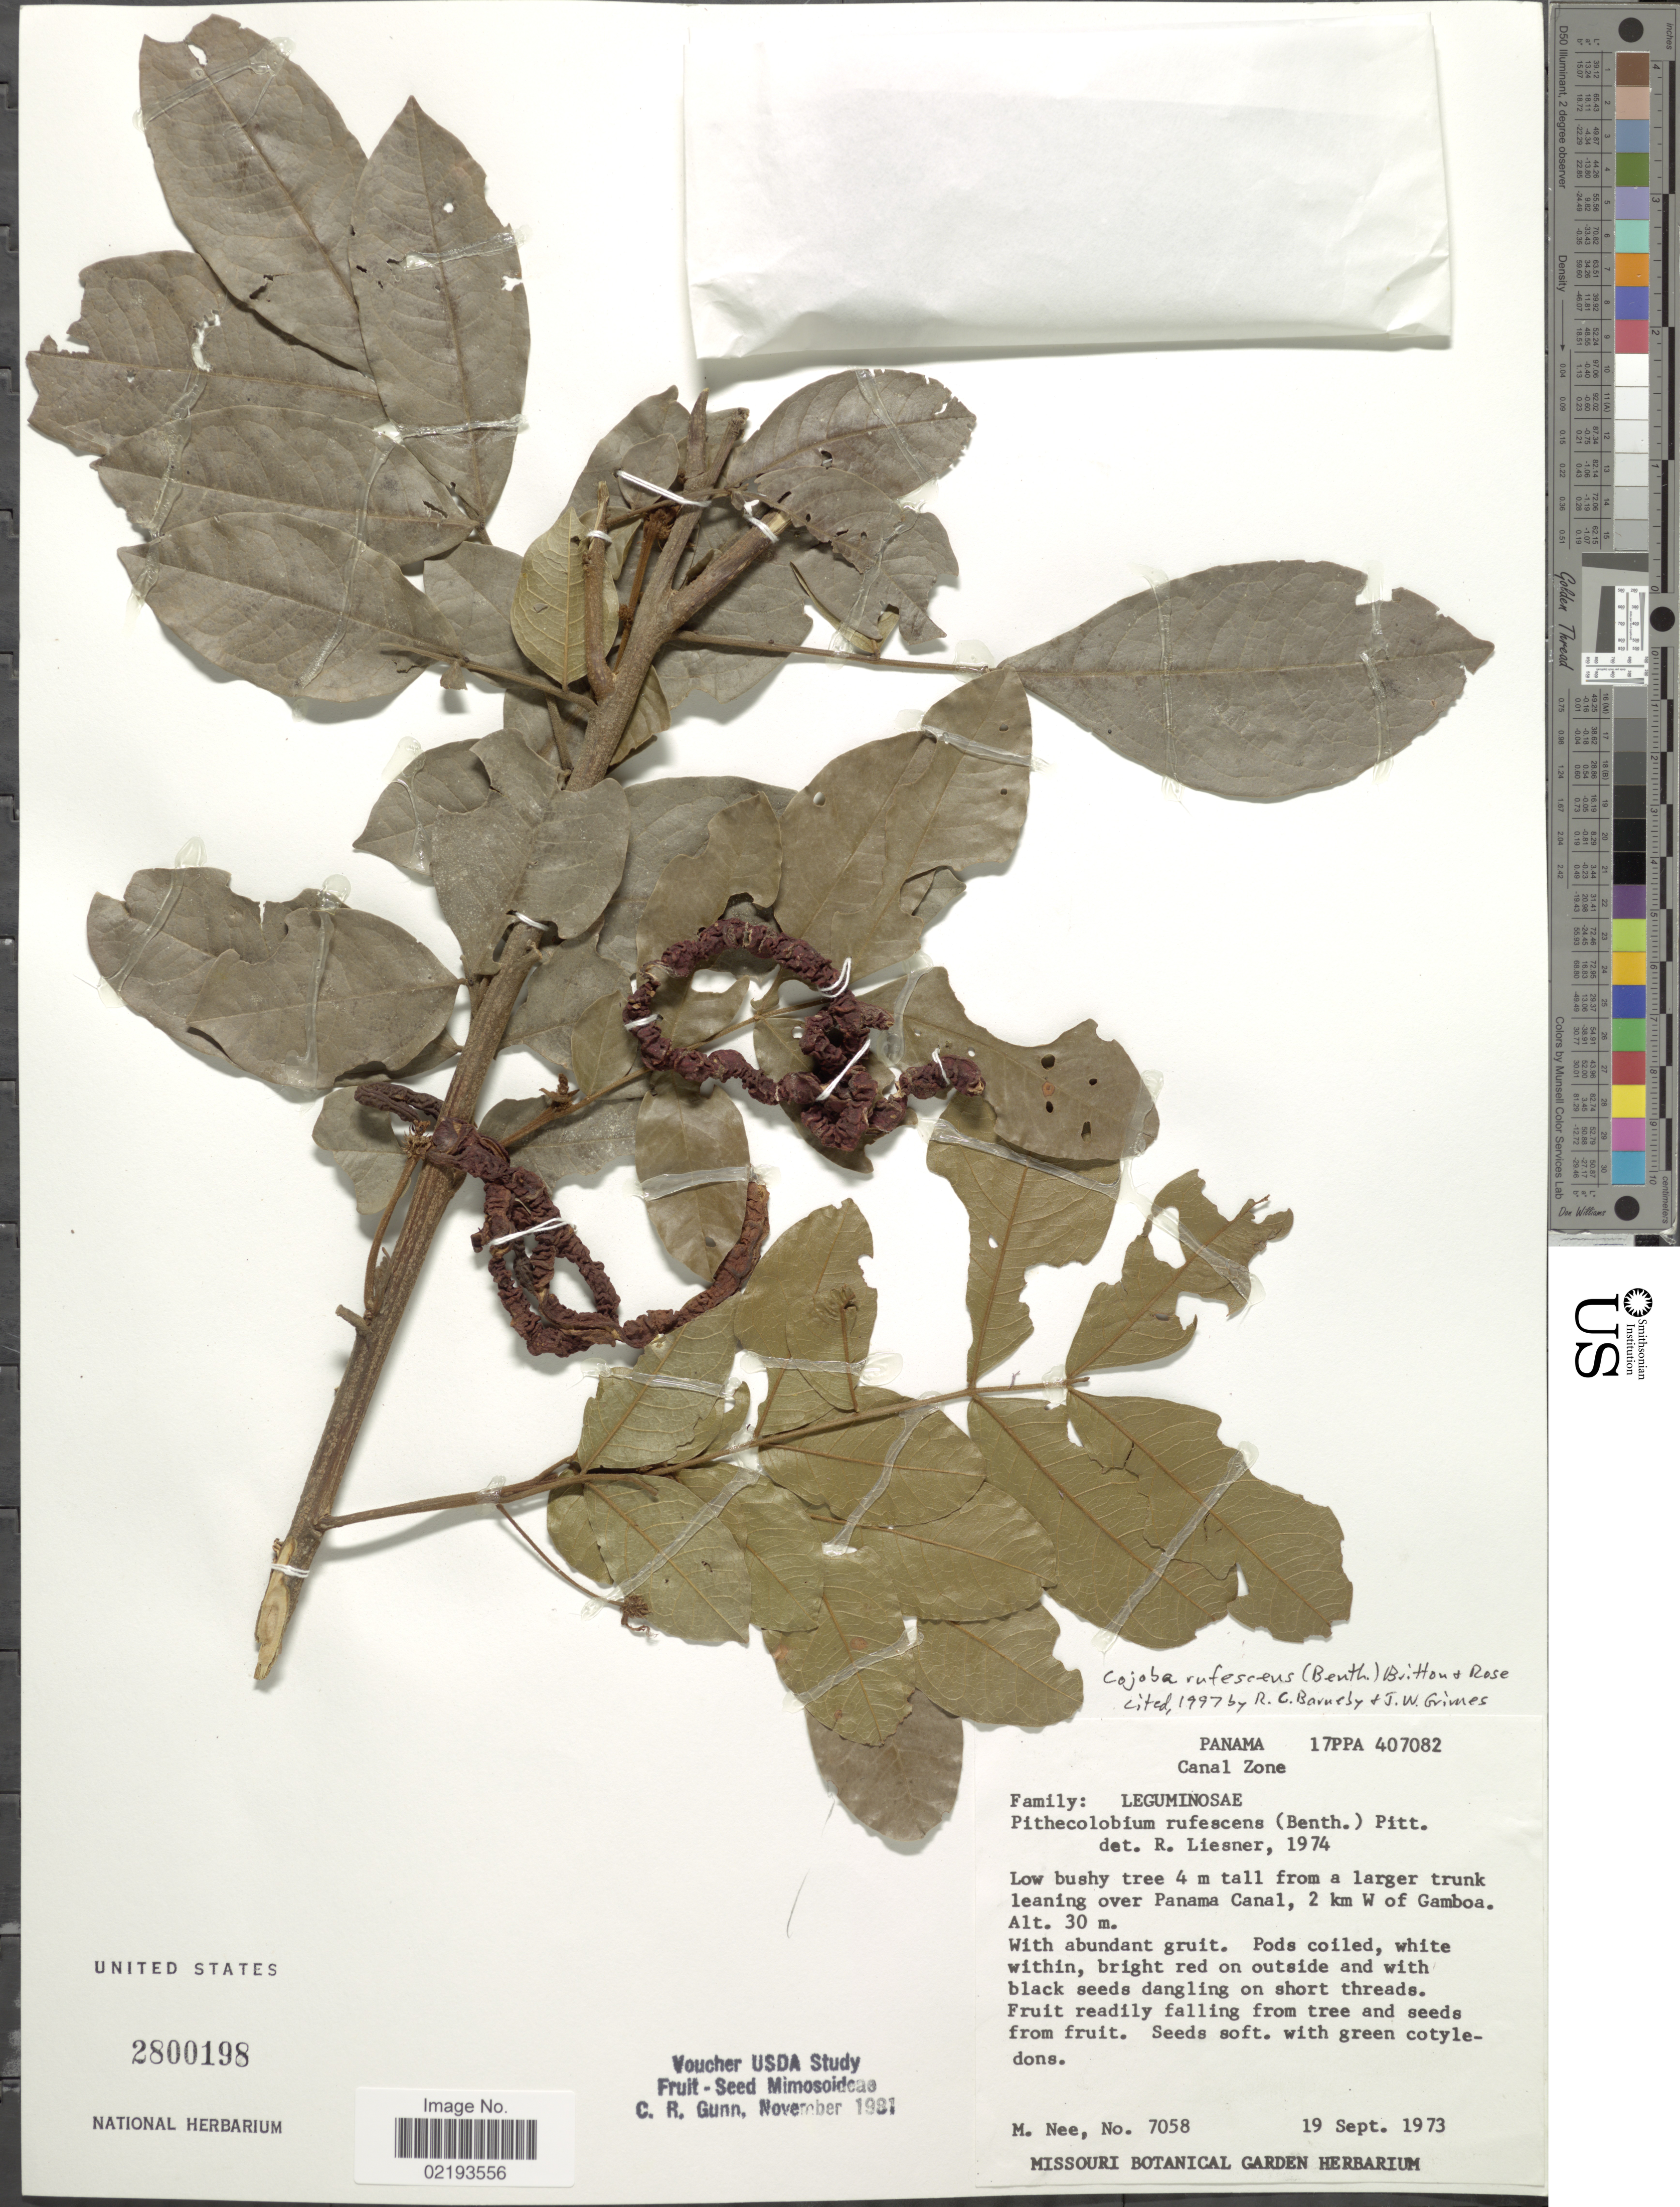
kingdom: Plantae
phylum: Tracheophyta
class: Magnoliopsida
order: Fabales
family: Fabaceae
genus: Cojoba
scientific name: Cojoba rufescens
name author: (Benth.) Britton & Rose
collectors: M. Nee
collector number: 7058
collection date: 1973-09-19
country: Panama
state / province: Colón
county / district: Canal Zone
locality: Canal Zone, Low bushy tree 4 m tall from a larger trunk leaning over Panama Canal, 2 km W of Gamboa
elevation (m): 30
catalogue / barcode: US 2800198